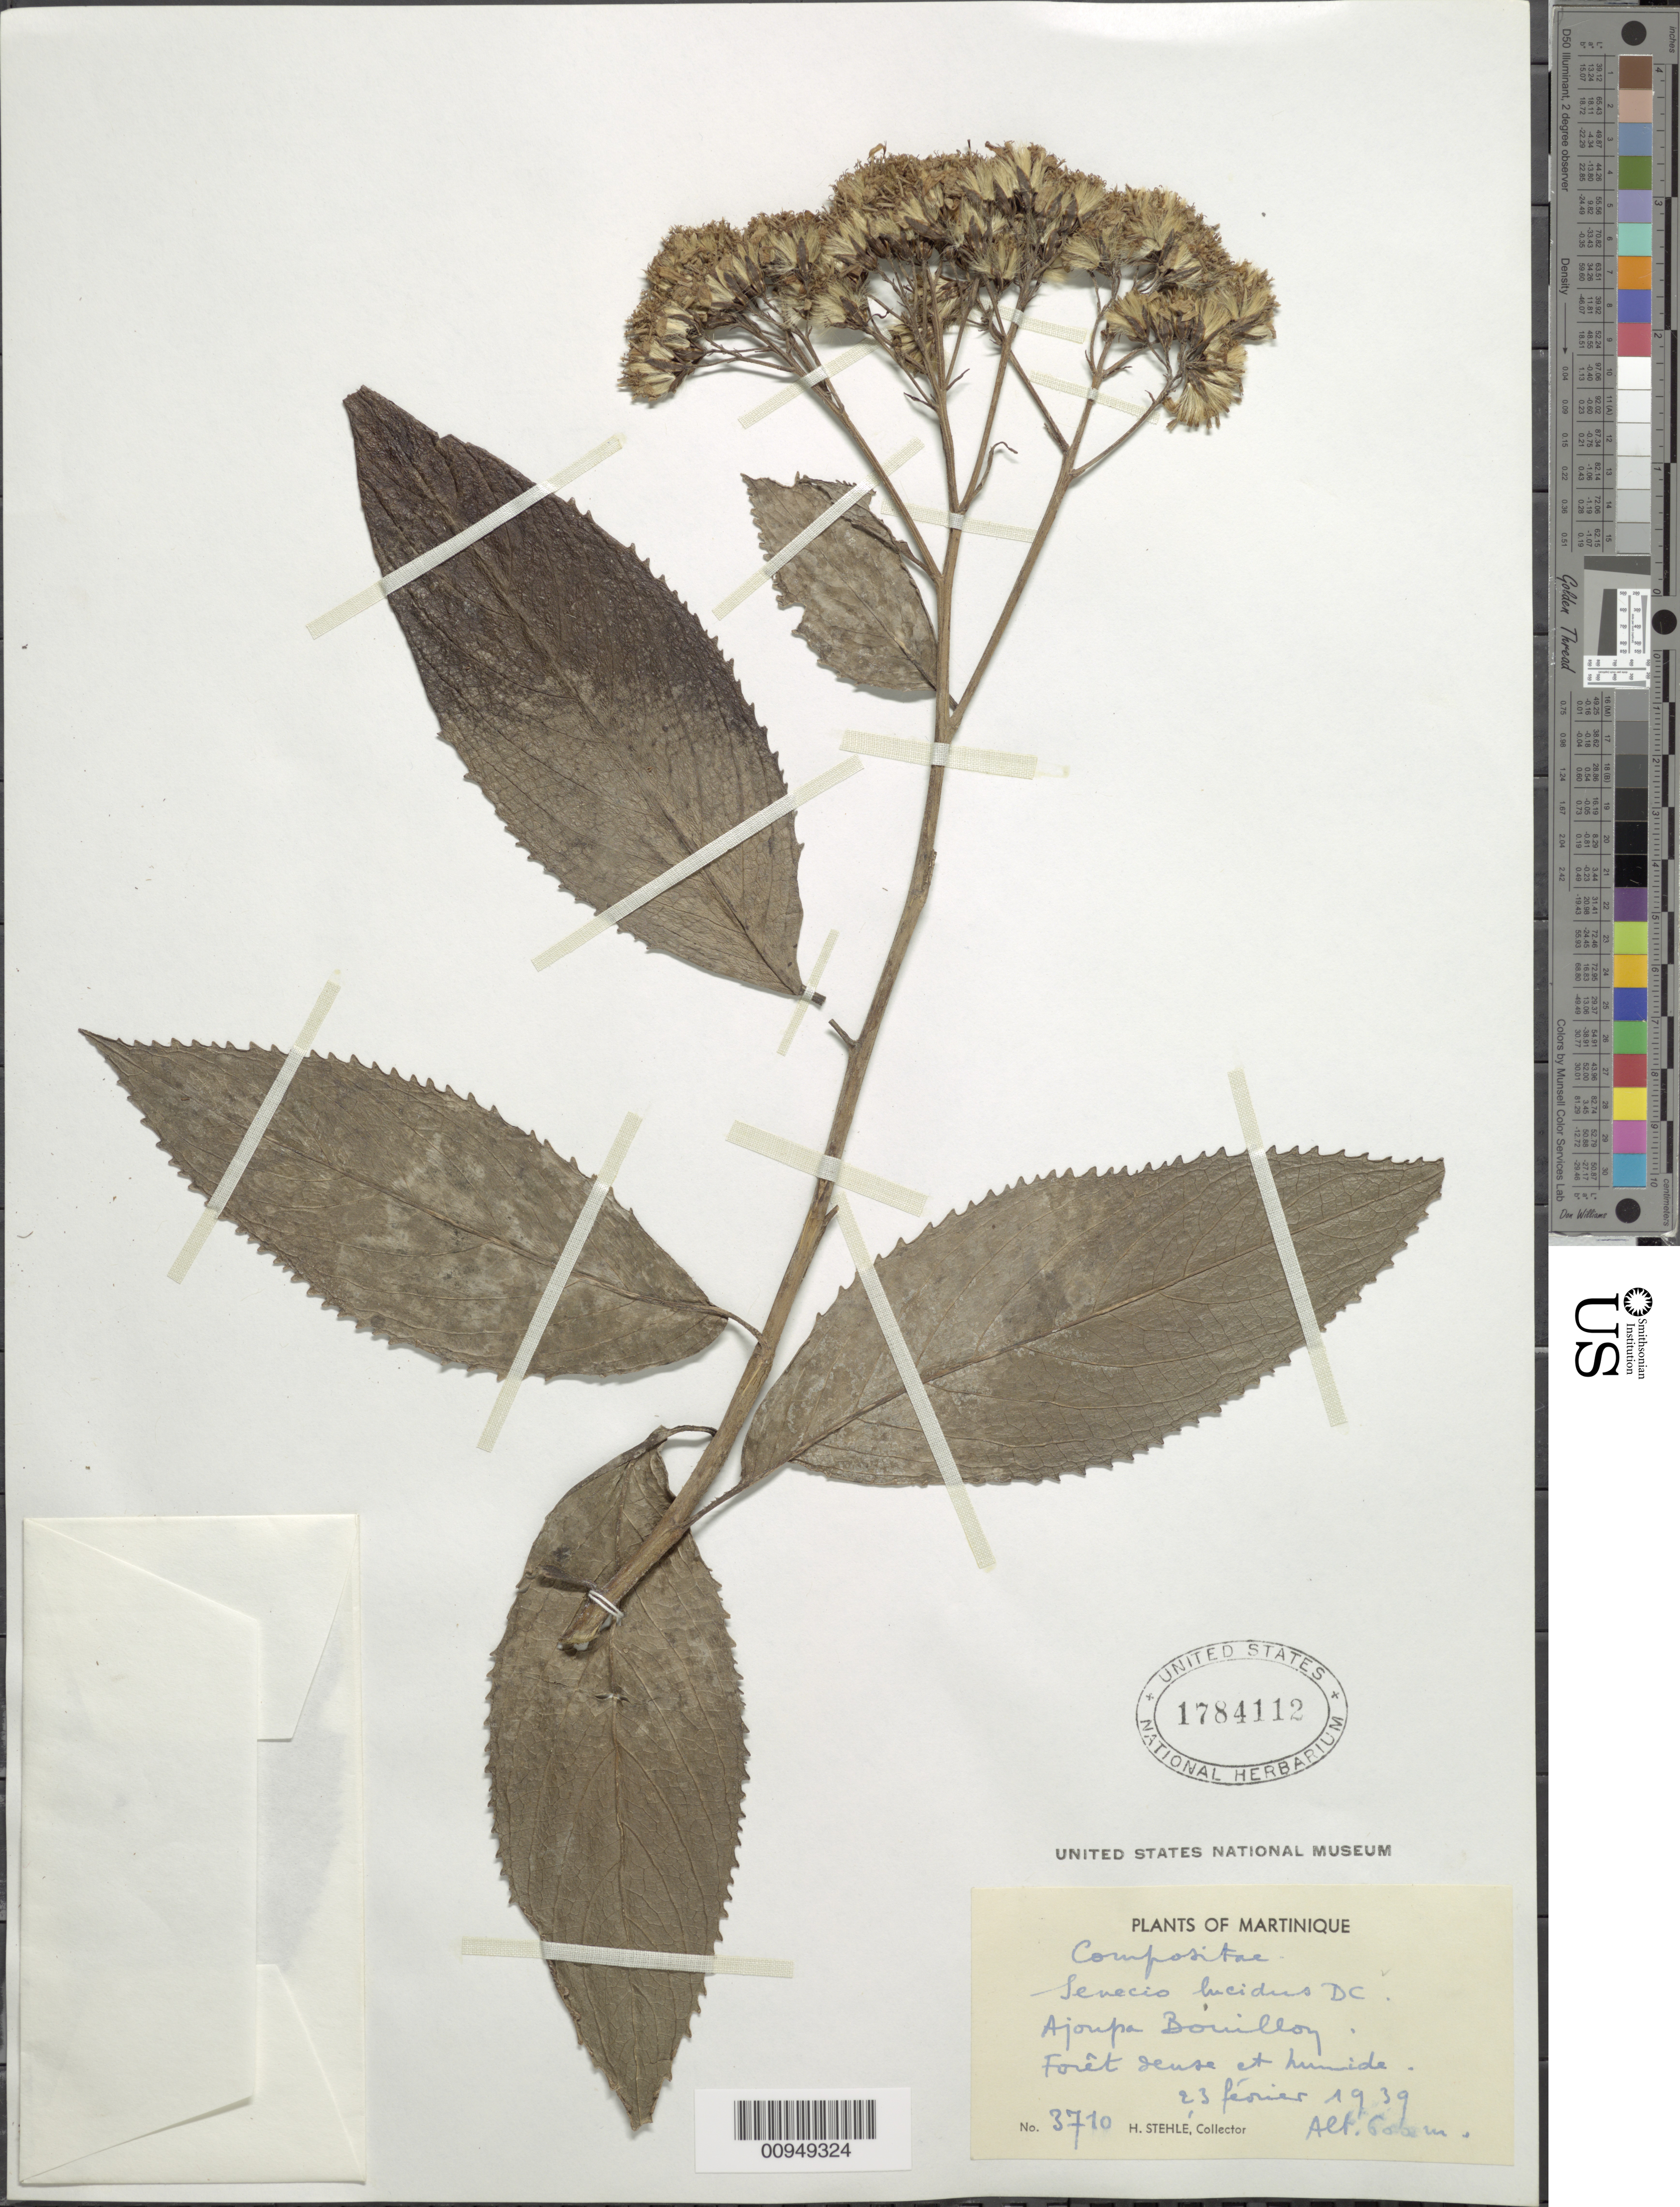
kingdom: Plantae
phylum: Tracheophyta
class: Magnoliopsida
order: Asterales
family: Asteraceae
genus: Senecio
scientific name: Senecio lucidus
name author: (Sw.) DC.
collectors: H. Stehlé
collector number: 3710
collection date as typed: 23 Feb 1939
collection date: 1939-02-23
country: Martinique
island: Martinique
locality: Ajoupa-Bouillon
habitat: Forêt dense et humide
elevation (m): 600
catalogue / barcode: US 1784112